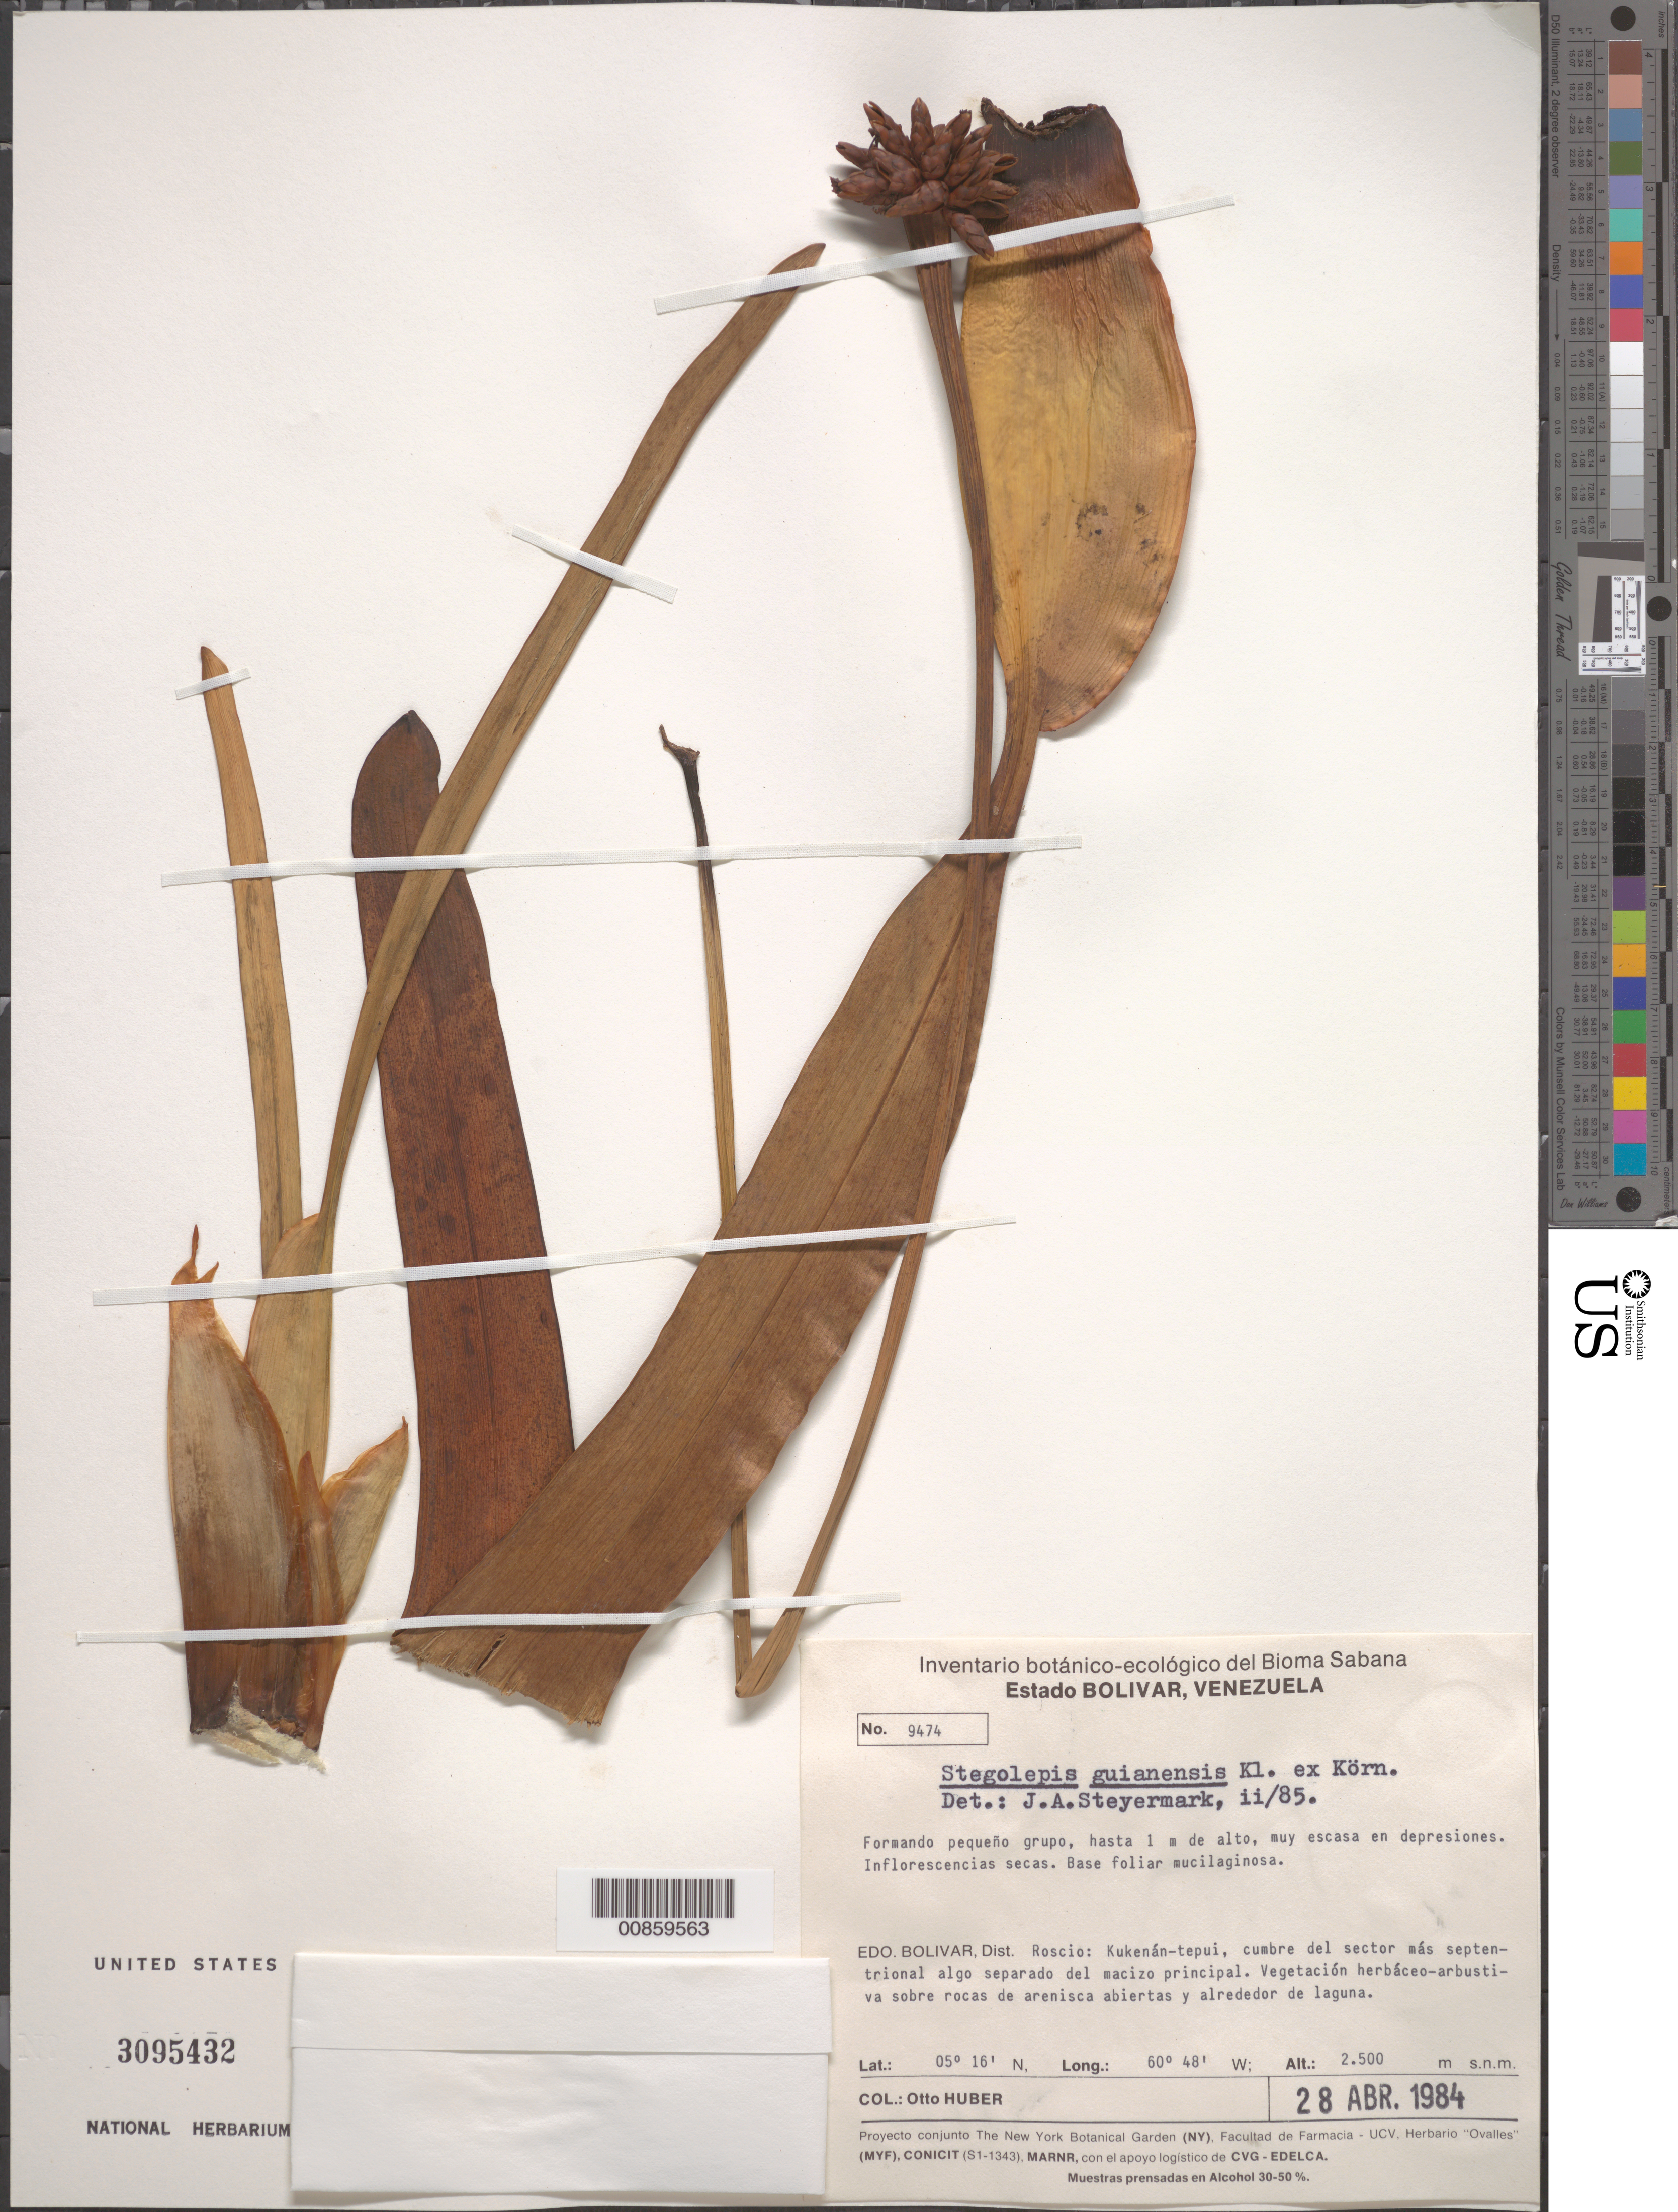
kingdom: Plantae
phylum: Tracheophyta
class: Liliopsida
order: Poales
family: Rapateaceae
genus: Stegolepis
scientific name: Stegolepis guianensis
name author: Klotzsch ex Körn.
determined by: Steyermark, Julian A., (VEN)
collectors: O. Huber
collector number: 9474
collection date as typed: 28-Apr-84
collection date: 1984-04-28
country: Venezuela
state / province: Bolívar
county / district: Roscio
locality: Kukenán-tepuí, cumbre del sector más septentríonal algo separado del macizo principal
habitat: En depresiones. Vegetación herbáceo-arbustiva sobre rocas de arenisca abiertas y alrededor de laguna.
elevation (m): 2500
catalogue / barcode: US 3095432